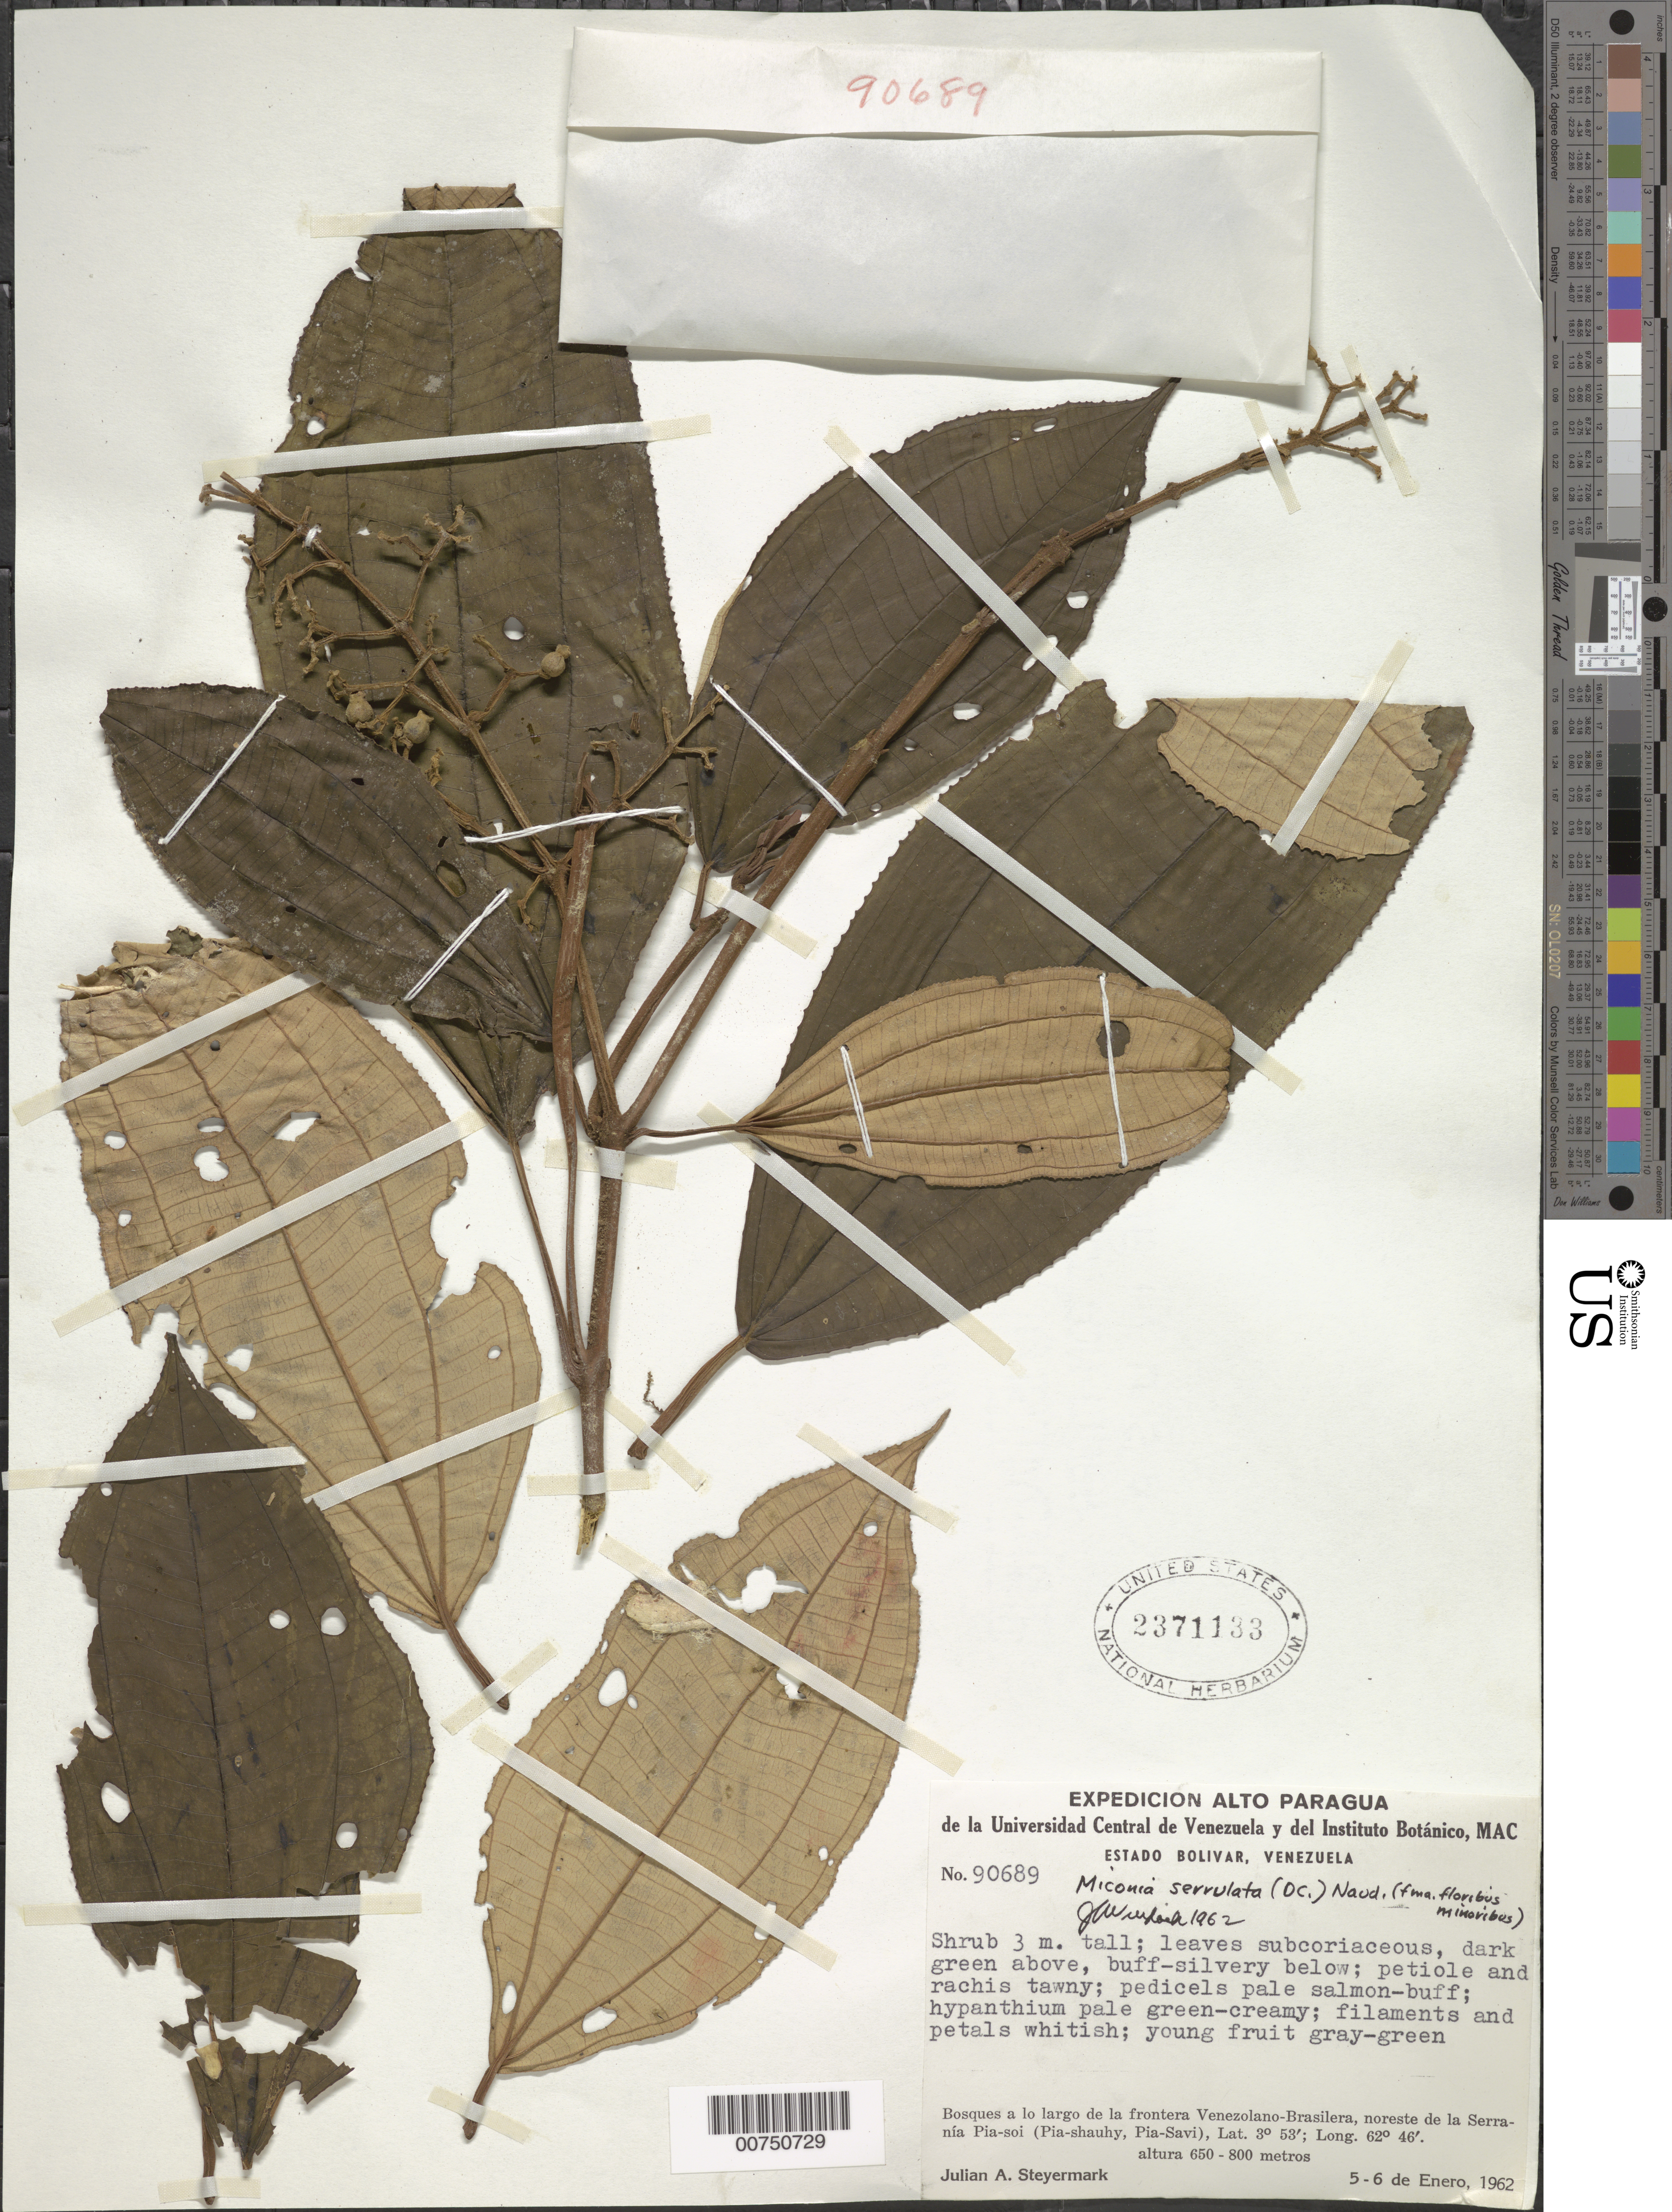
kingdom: Plantae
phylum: Tracheophyta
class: Magnoliopsida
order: Myrtales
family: Melastomataceae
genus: Miconia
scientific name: Miconia serrulata f. floribus minoribus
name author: (DC.) Naudin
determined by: Wurdack, John J., (US), US (UNITED STATES)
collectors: J. Steyermark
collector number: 90689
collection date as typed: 5-Jan-62 to 6-Jan-62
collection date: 1962-01-05/1962-01-06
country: Venezuela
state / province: Bolívar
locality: Serranía Pia-soi, NE of; on Venezuela-Brazil border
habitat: Bosques a lo largo de la frontera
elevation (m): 650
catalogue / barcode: US 2371133